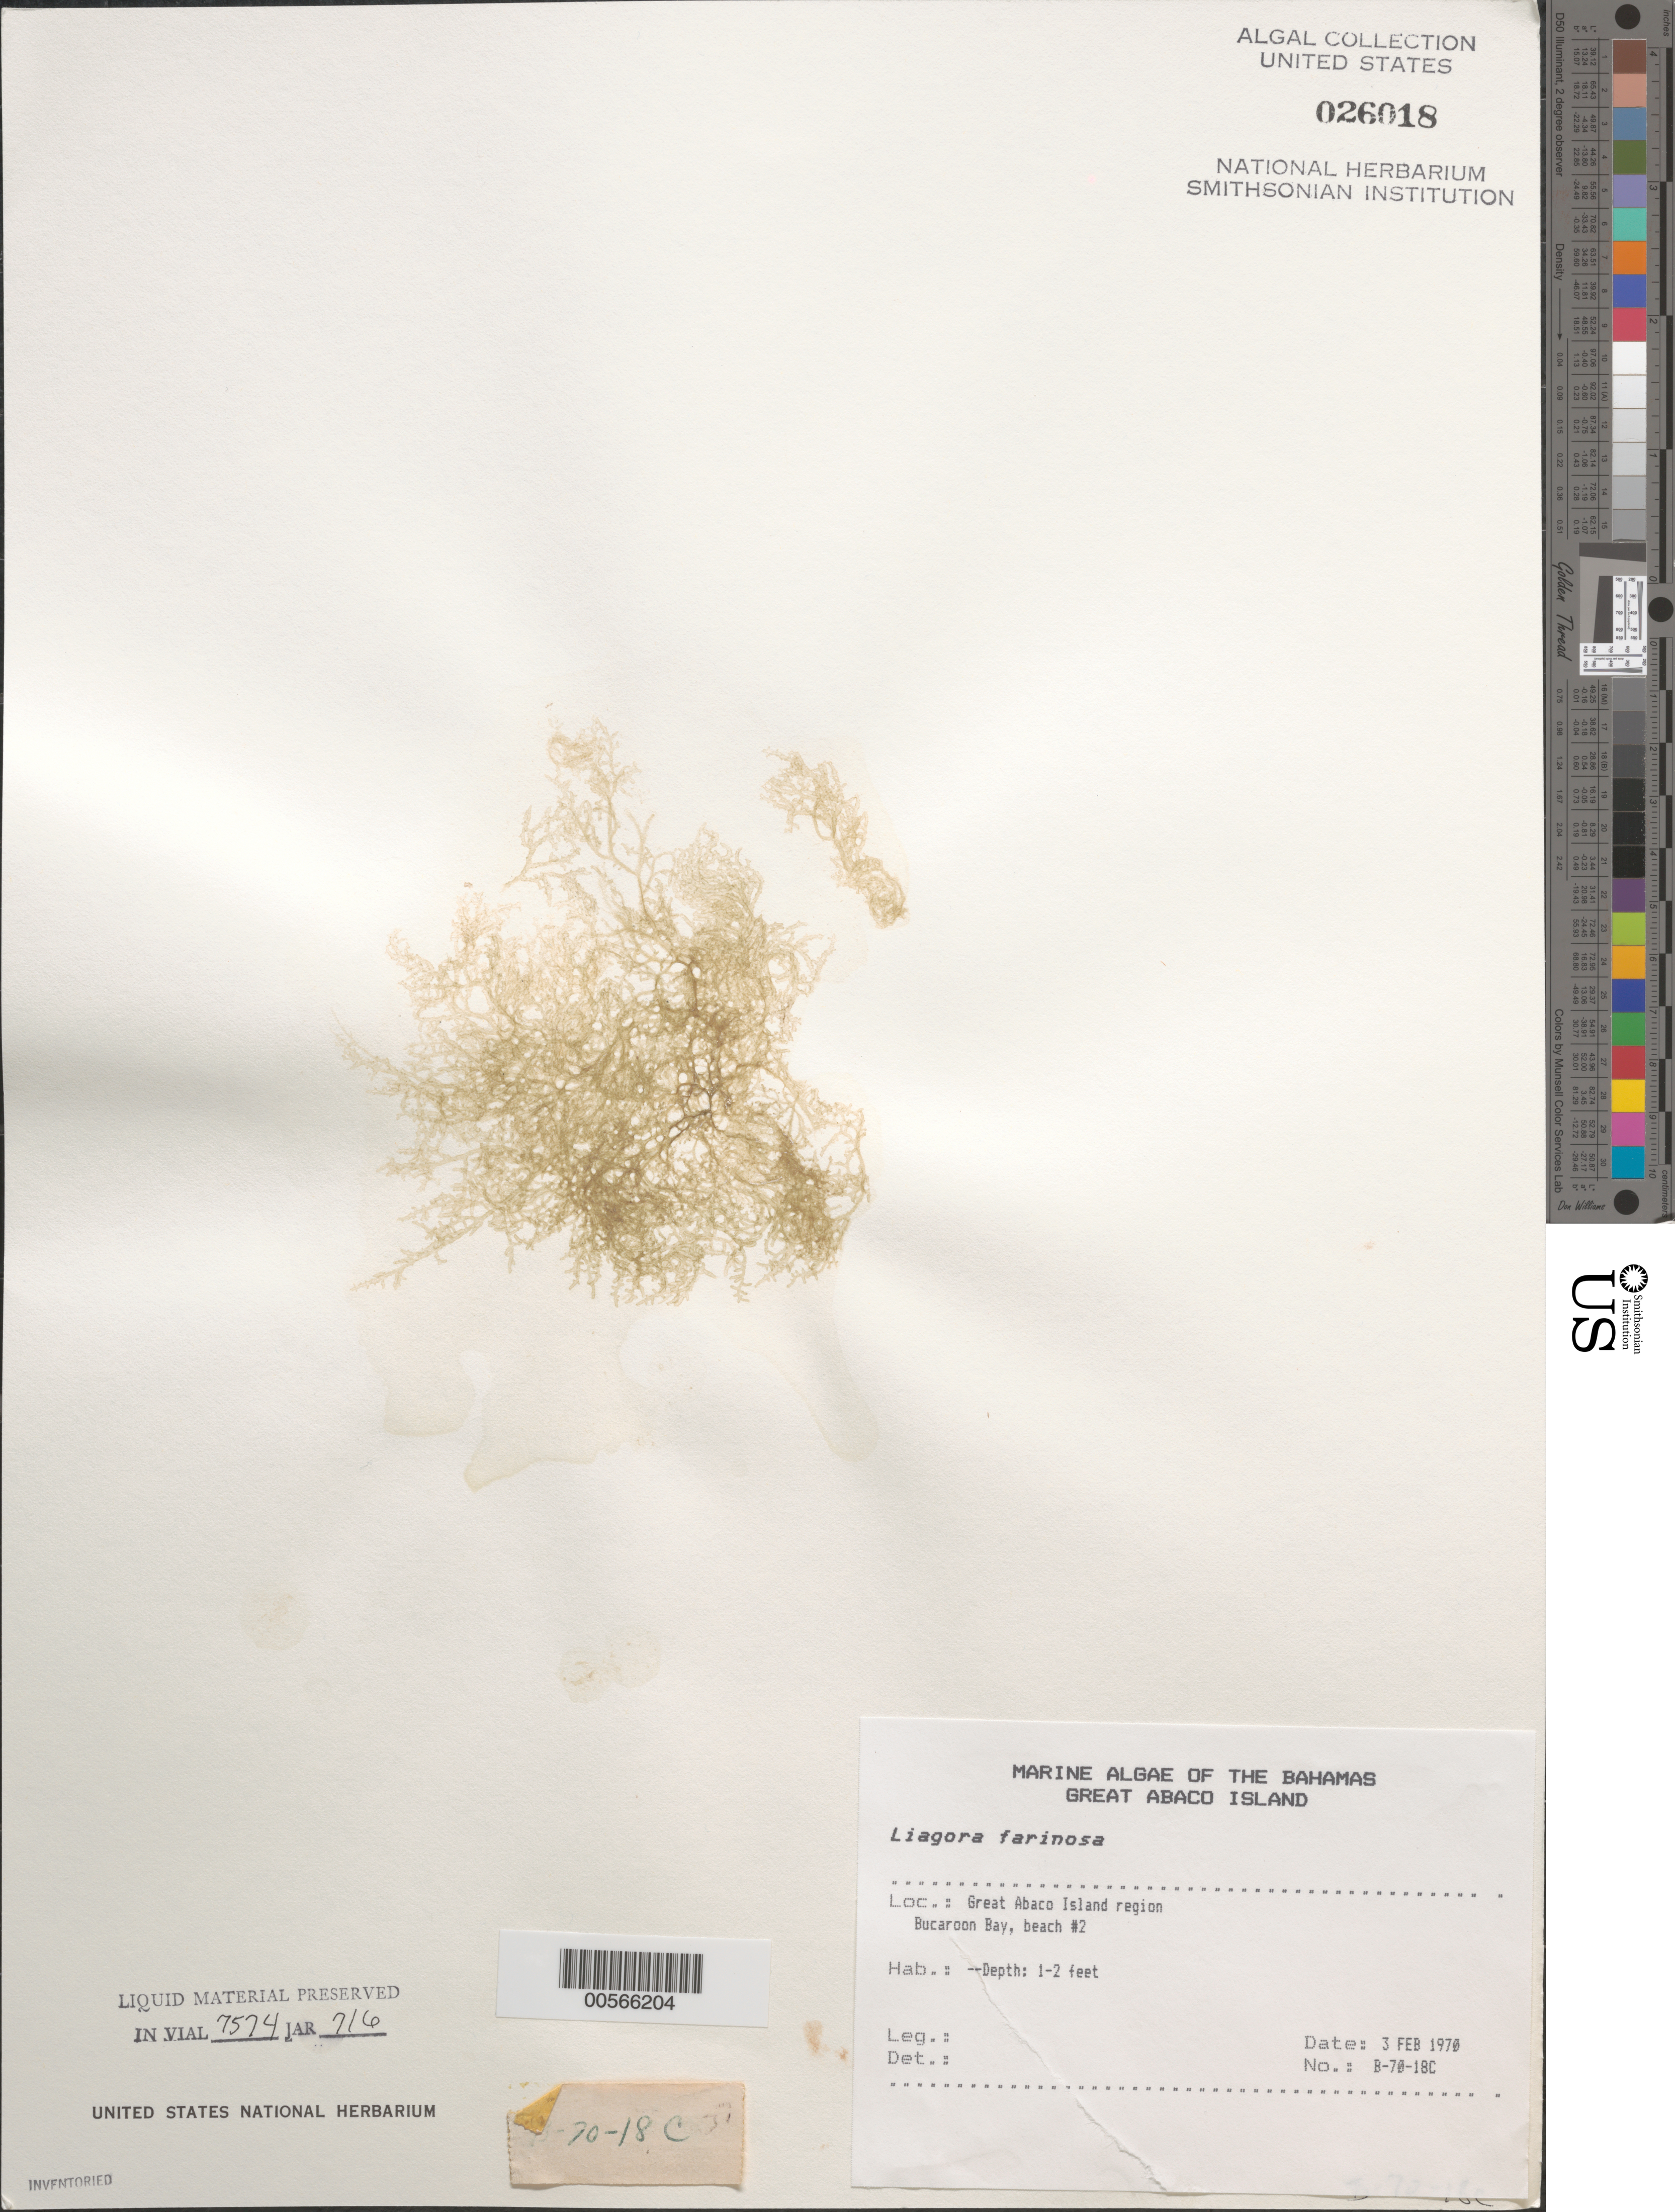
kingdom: Plantae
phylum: Rhodophyta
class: Florideophyceae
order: Nemaliales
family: Liagoraceae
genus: Liagora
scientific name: Liagora farinosa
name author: J.V.Lamouroux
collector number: B-70-18c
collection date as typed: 03 Feb 1970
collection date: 1970-02-03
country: Bahamas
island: Great Abaco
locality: Buckaroon Bay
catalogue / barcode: US 26018